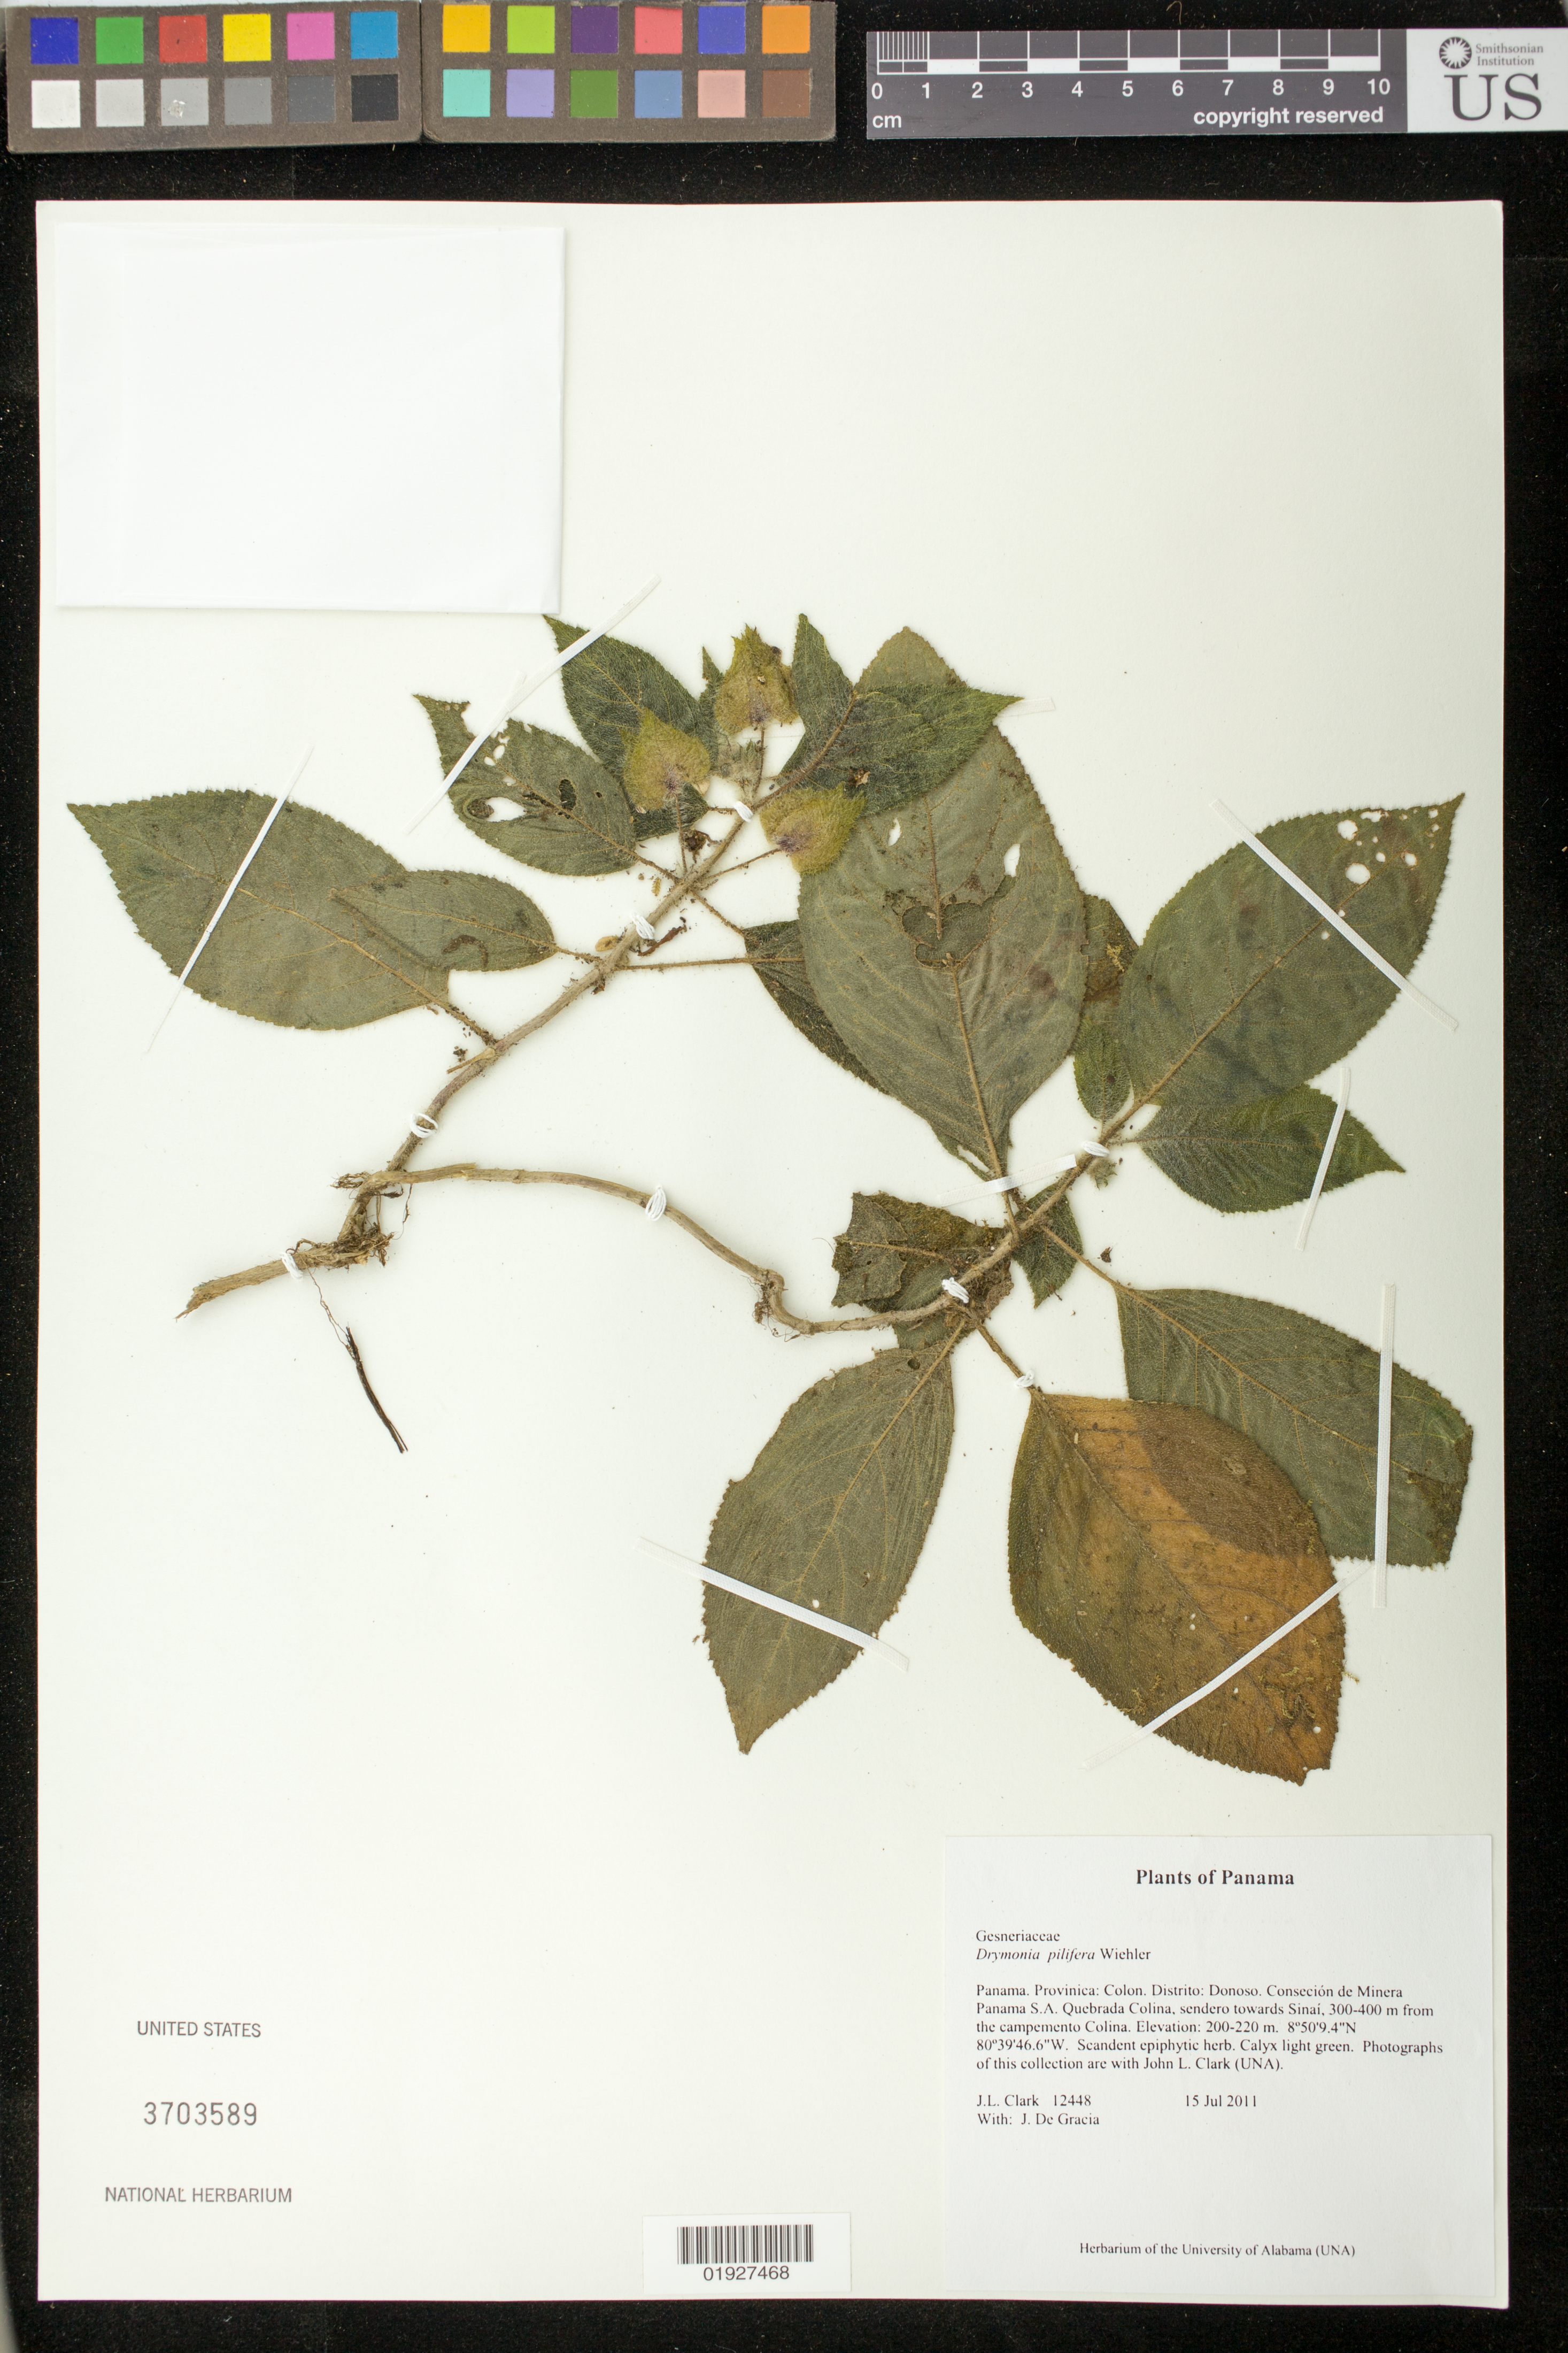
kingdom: Plantae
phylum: Tracheophyta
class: Magnoliopsida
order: Lamiales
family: Gesneriaceae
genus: Drymonia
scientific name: Drymonia pilifera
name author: Wiehler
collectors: J. L. Clark & J. De Gracia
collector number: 12448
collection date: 2011-07-15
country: Panama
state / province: Colón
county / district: Donoso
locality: Conseción de Minera Panama S.A. Quebrada Colina, sendero towards Sinai, 300-400 m from the campemento Colina.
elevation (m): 200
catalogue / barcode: US 3703589